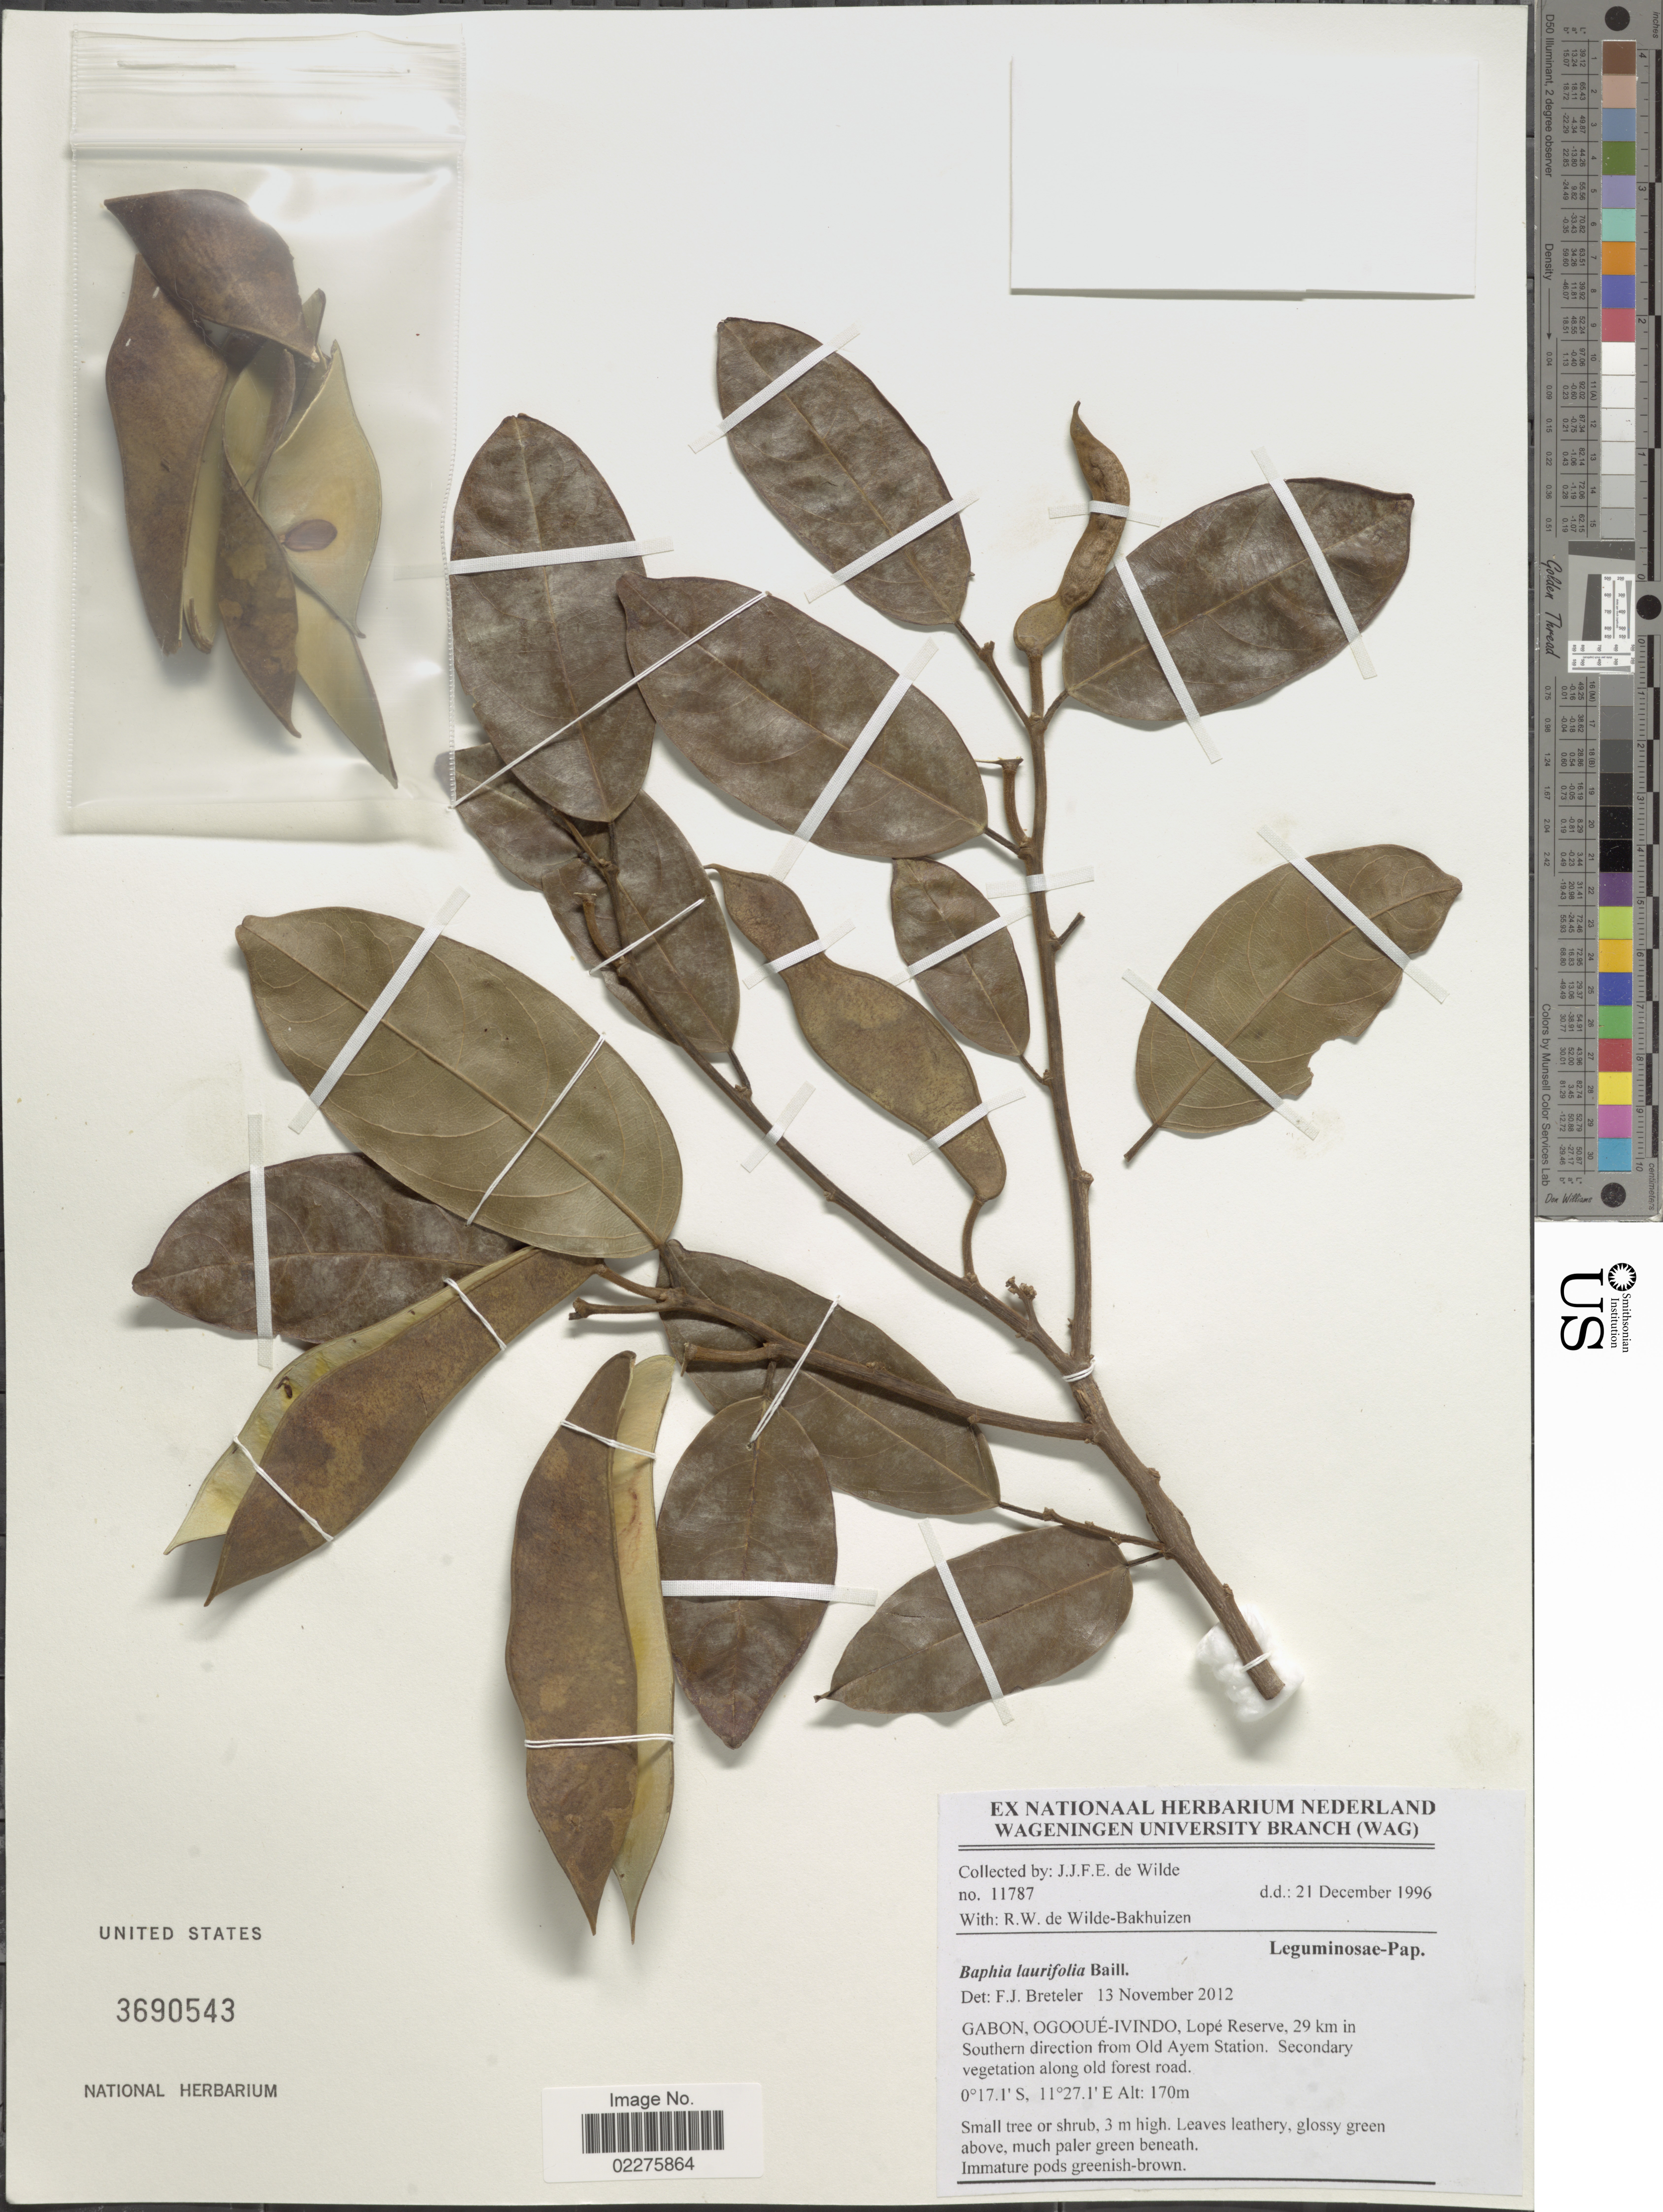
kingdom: Plantae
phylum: Tracheophyta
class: Magnoliopsida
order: Fabales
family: Fabaceae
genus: Baphia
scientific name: Baphia laurifolia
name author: Baill.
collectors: J.J. de Wilde & R. Wilde-Bakhuizen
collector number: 11787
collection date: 1996-12-21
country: Gabon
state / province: Ogooue-Ivindo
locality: Lope Reserve, 29 km in Southern direction from Old Ayem Station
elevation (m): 170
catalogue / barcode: US 3690543